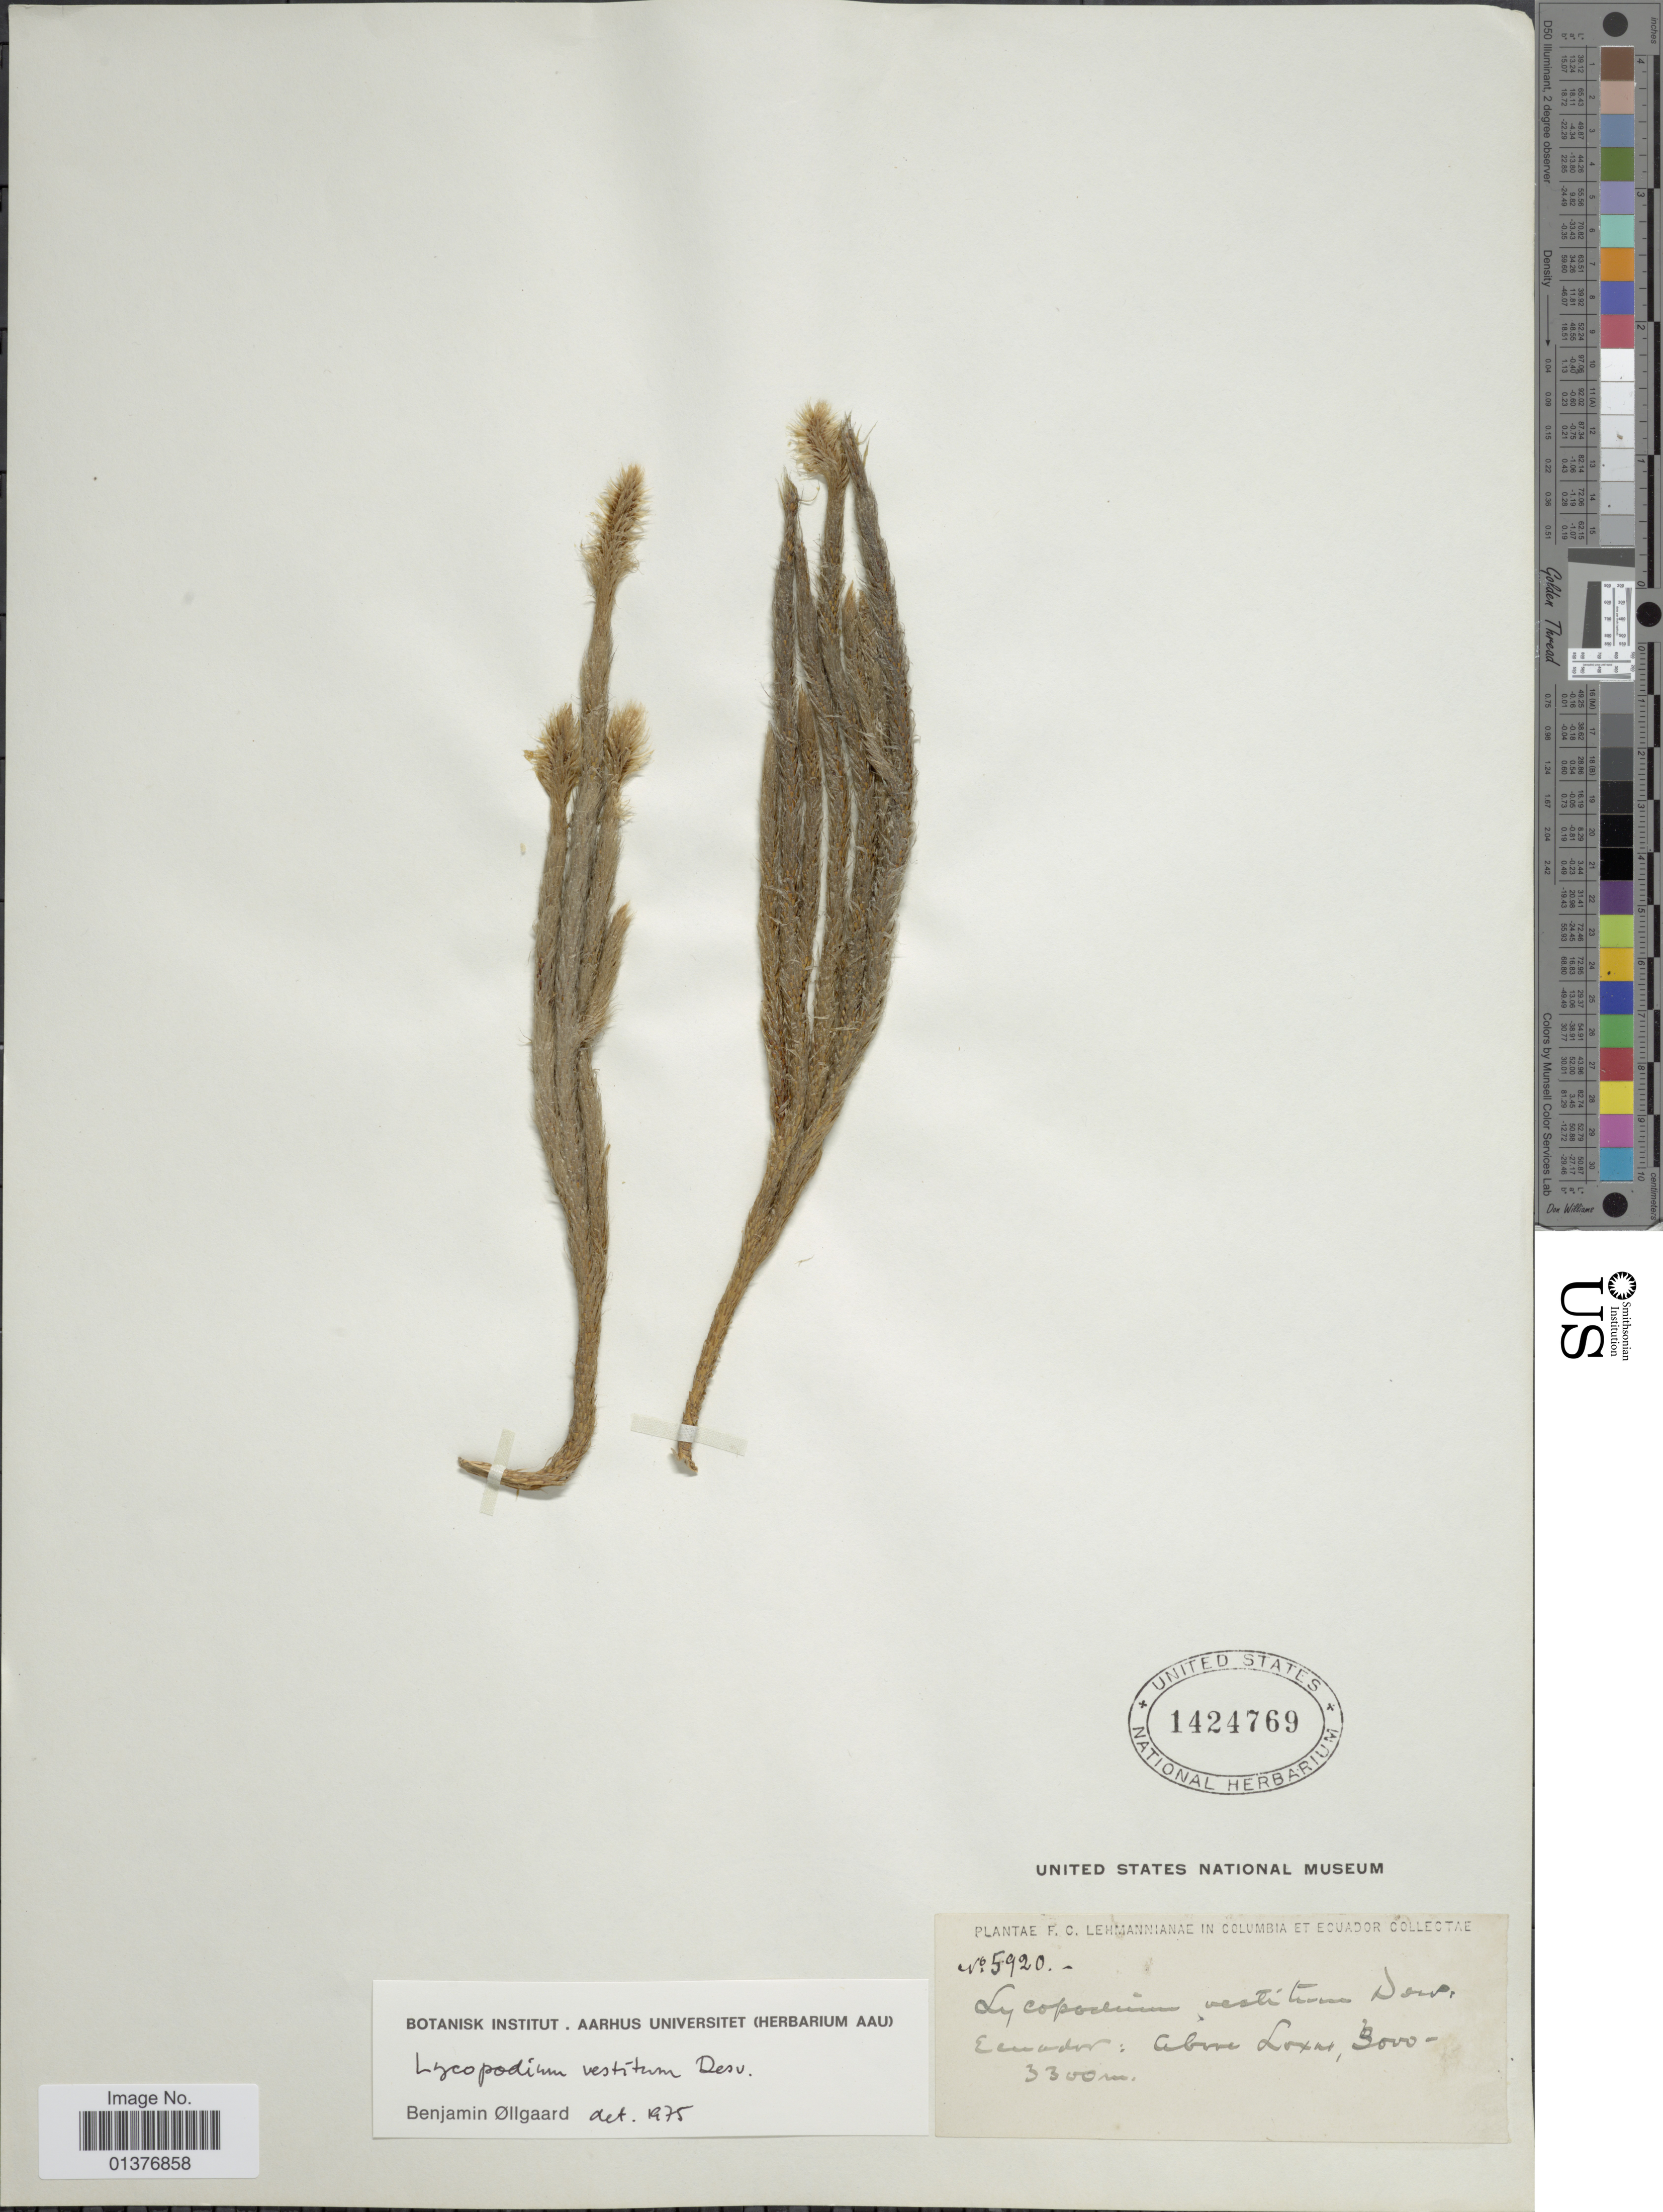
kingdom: Plantae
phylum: Tracheophyta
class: Lycopodiopsida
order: Lycopodiales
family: Lycopodiaceae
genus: Lycopodium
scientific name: Lycopodium vestitum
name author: Desv. ex Poir.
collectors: F. C. Lehmann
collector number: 5920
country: Ecuador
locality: Above Loxa (Loja)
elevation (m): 3000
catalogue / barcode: US 1424769